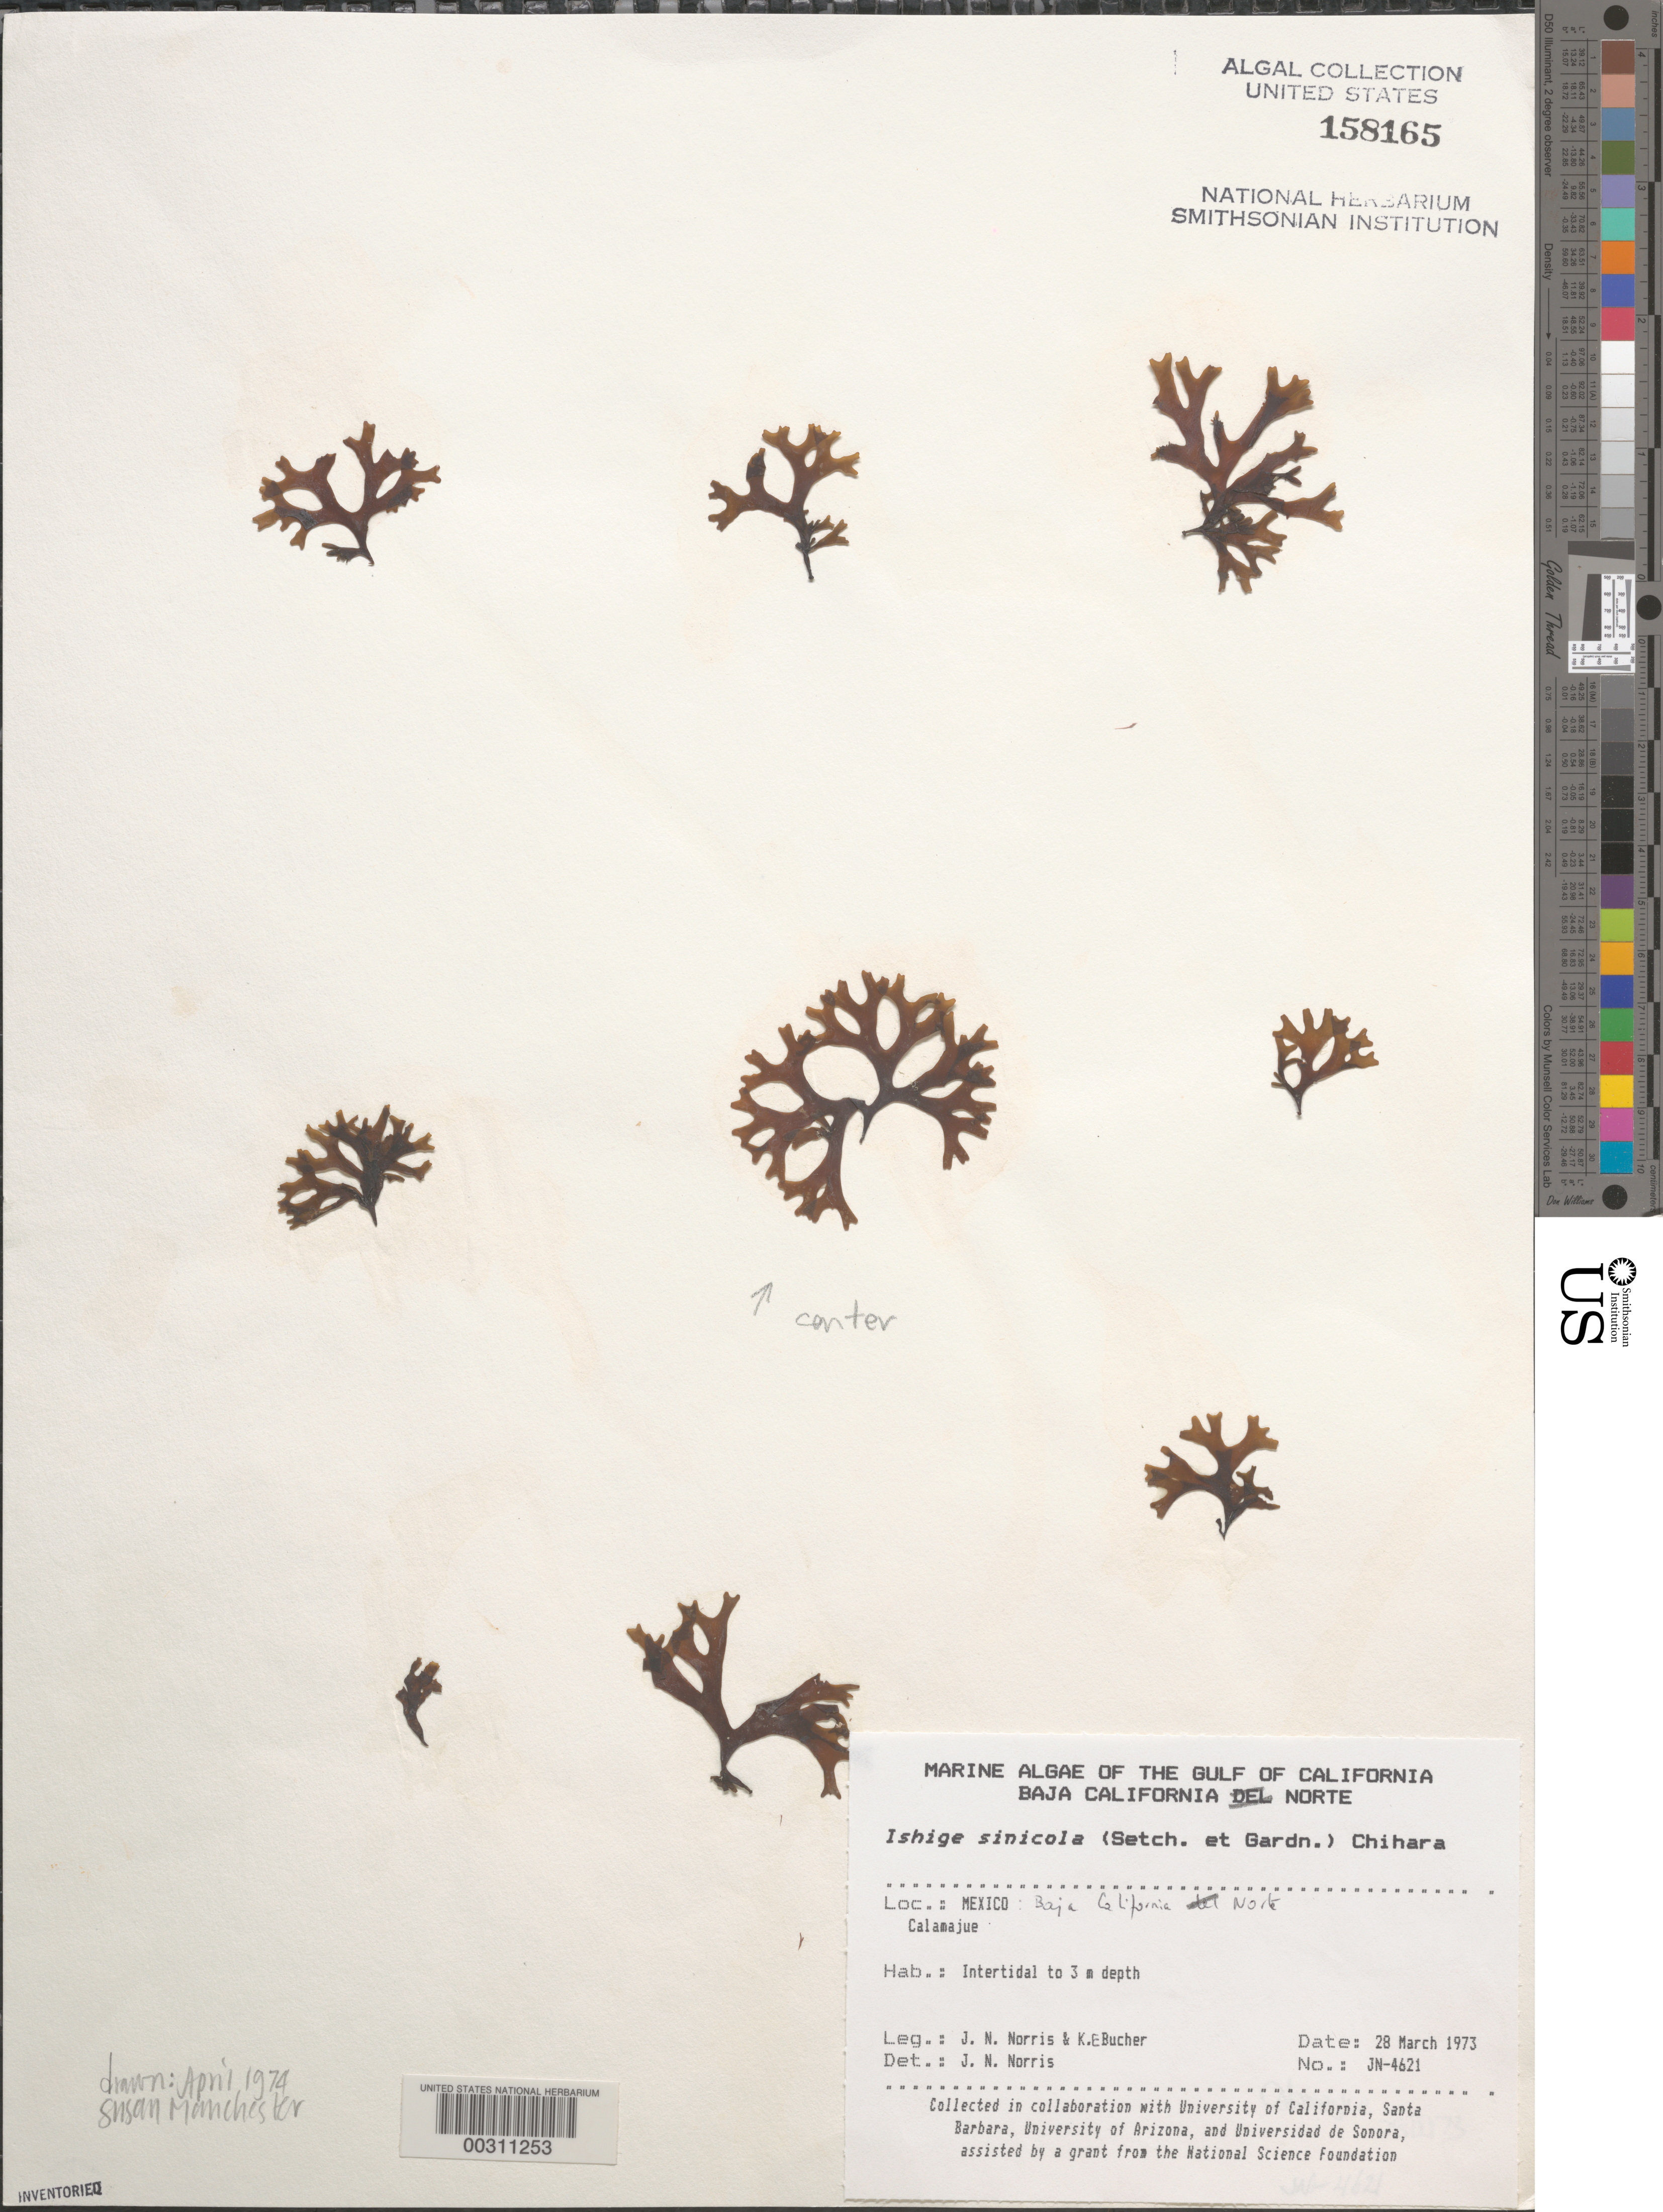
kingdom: Chromista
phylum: Ochrophyta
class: Phaeophyceae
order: Ishigeales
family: Ishigeaceae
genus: Ishige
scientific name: Ishige sinicola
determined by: Norris, James N.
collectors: J. N. Norris & K. E. Bucher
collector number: JN-4621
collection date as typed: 28 Mar 1973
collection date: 1973-03-28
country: Mexico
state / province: Baja California Norte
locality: Calamajue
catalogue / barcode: US 158165